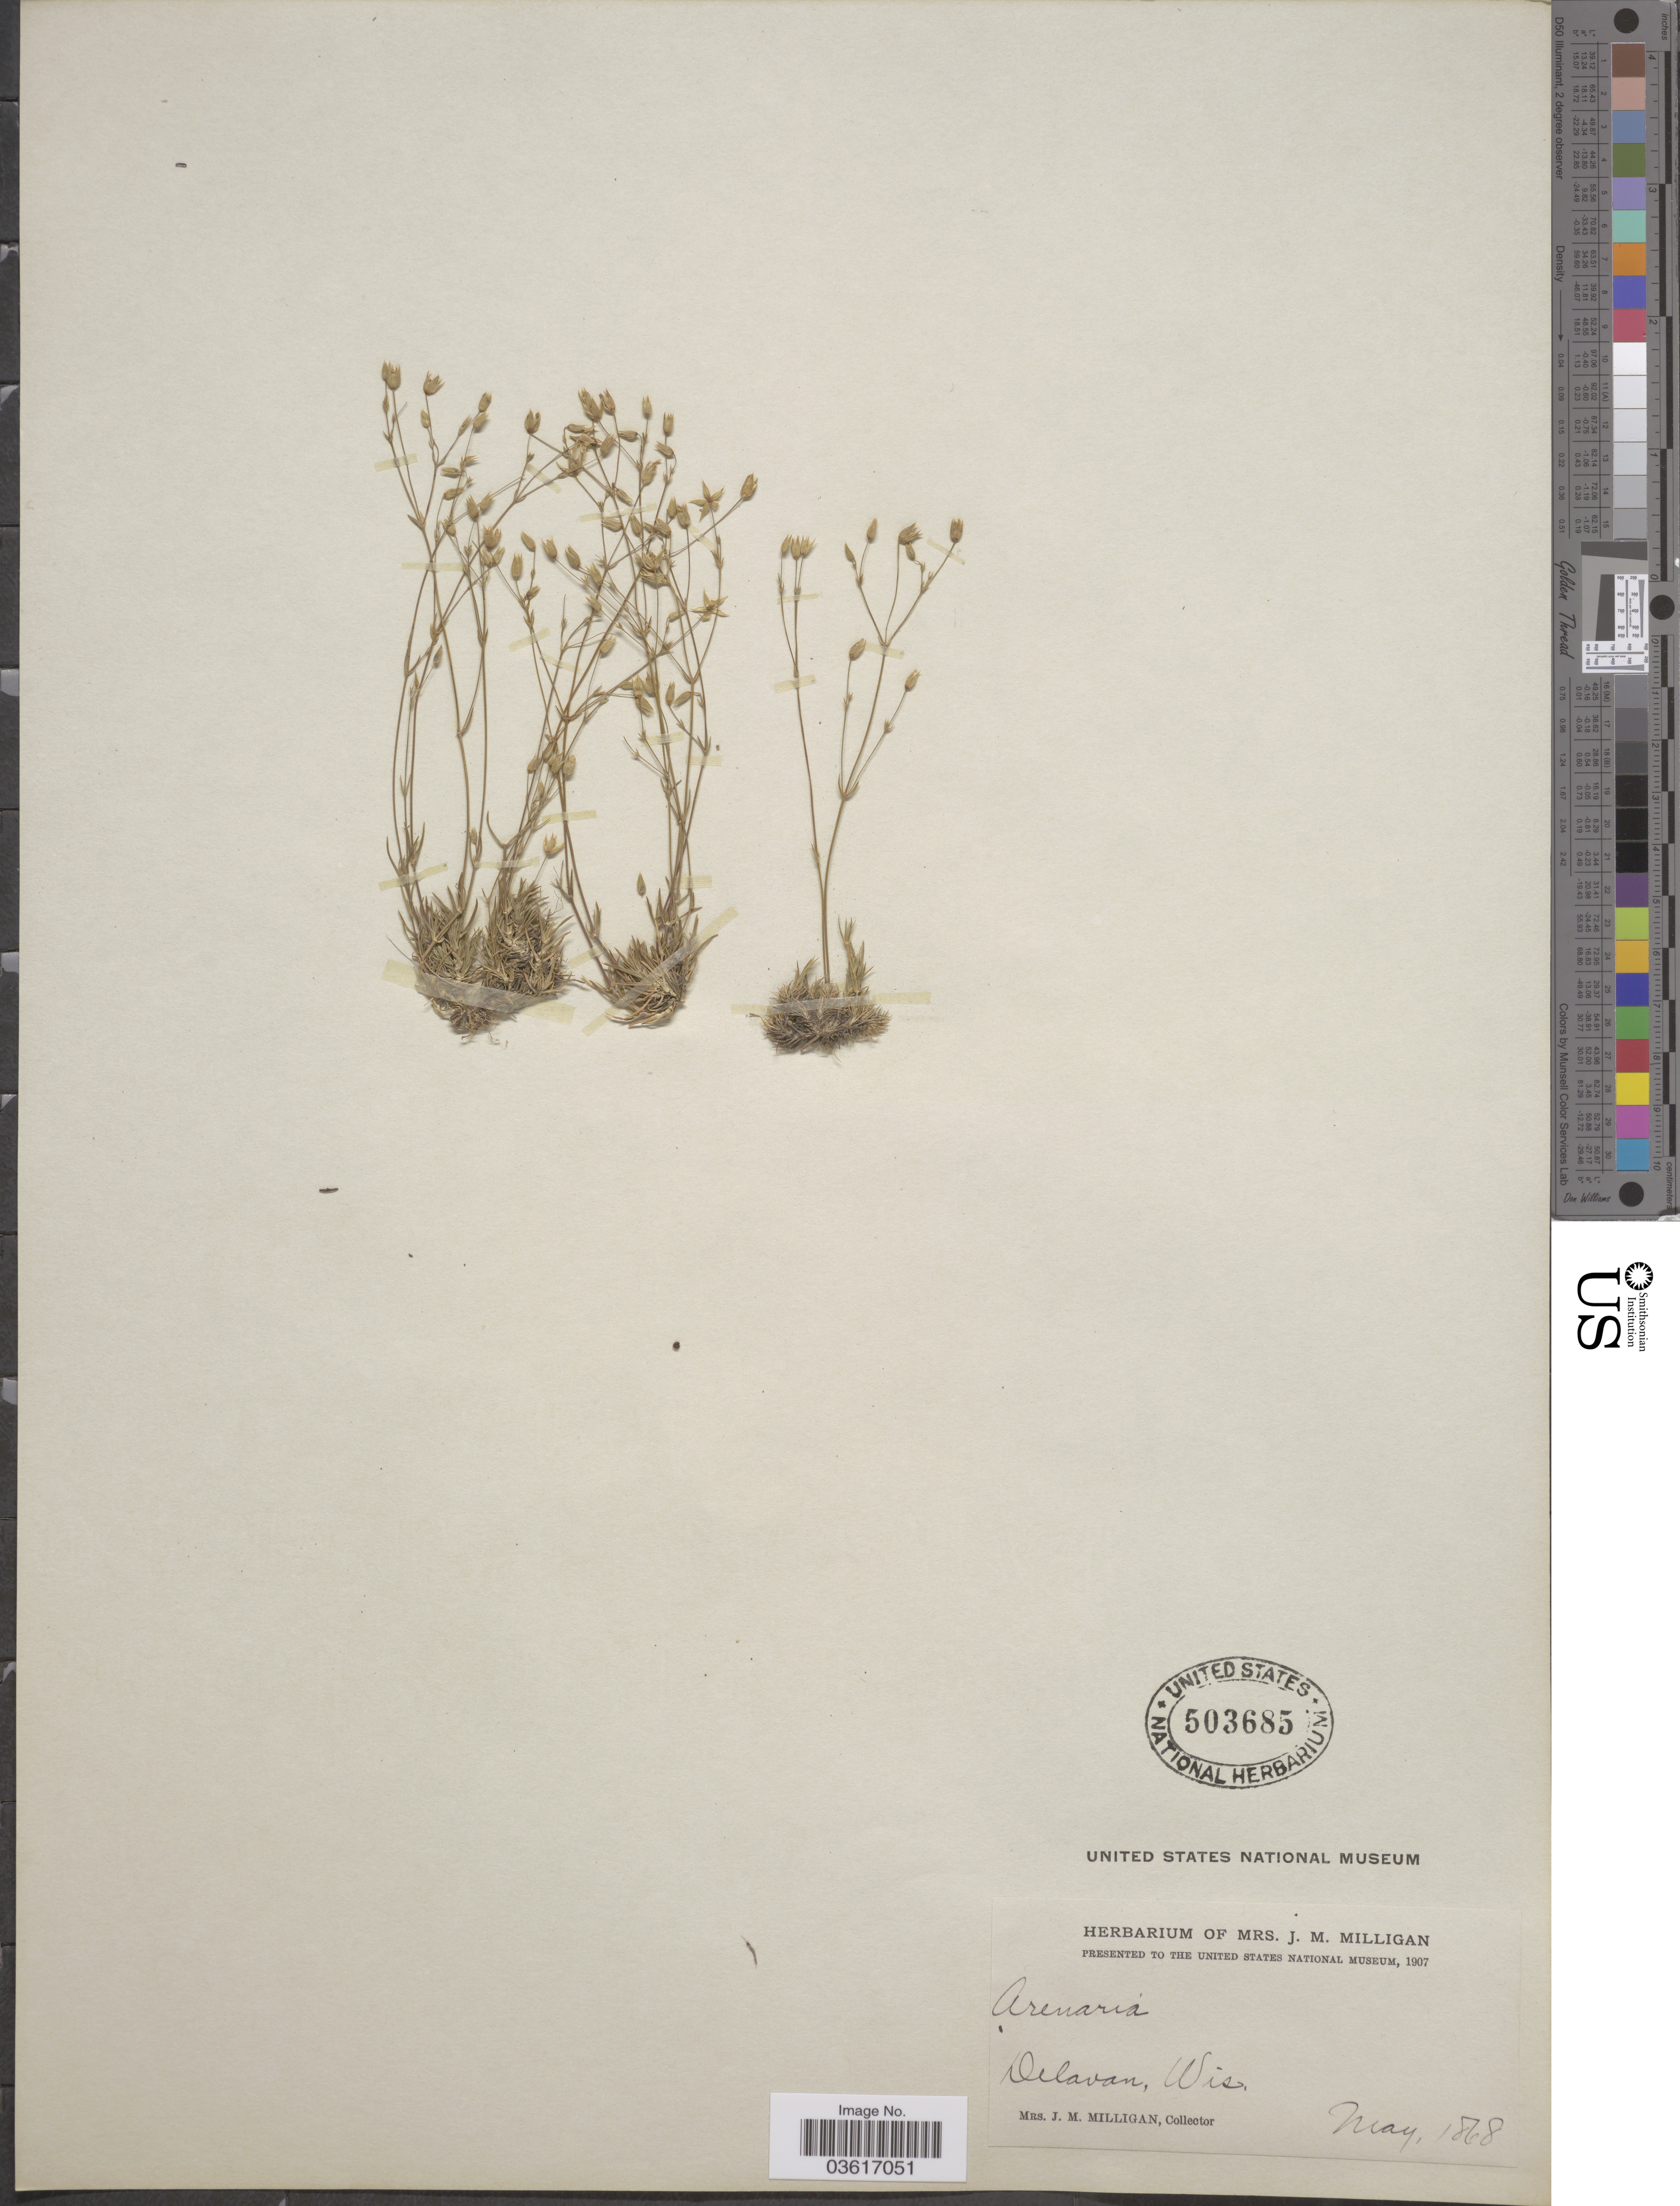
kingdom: Plantae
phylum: Tracheophyta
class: Magnoliopsida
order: Caryophyllales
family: Caryophyllaceae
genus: Minuartia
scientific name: Minuartia sp.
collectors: J. Milligan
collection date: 1868-05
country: United States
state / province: Wisconsin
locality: Delavan, Wis.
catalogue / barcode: US 503685